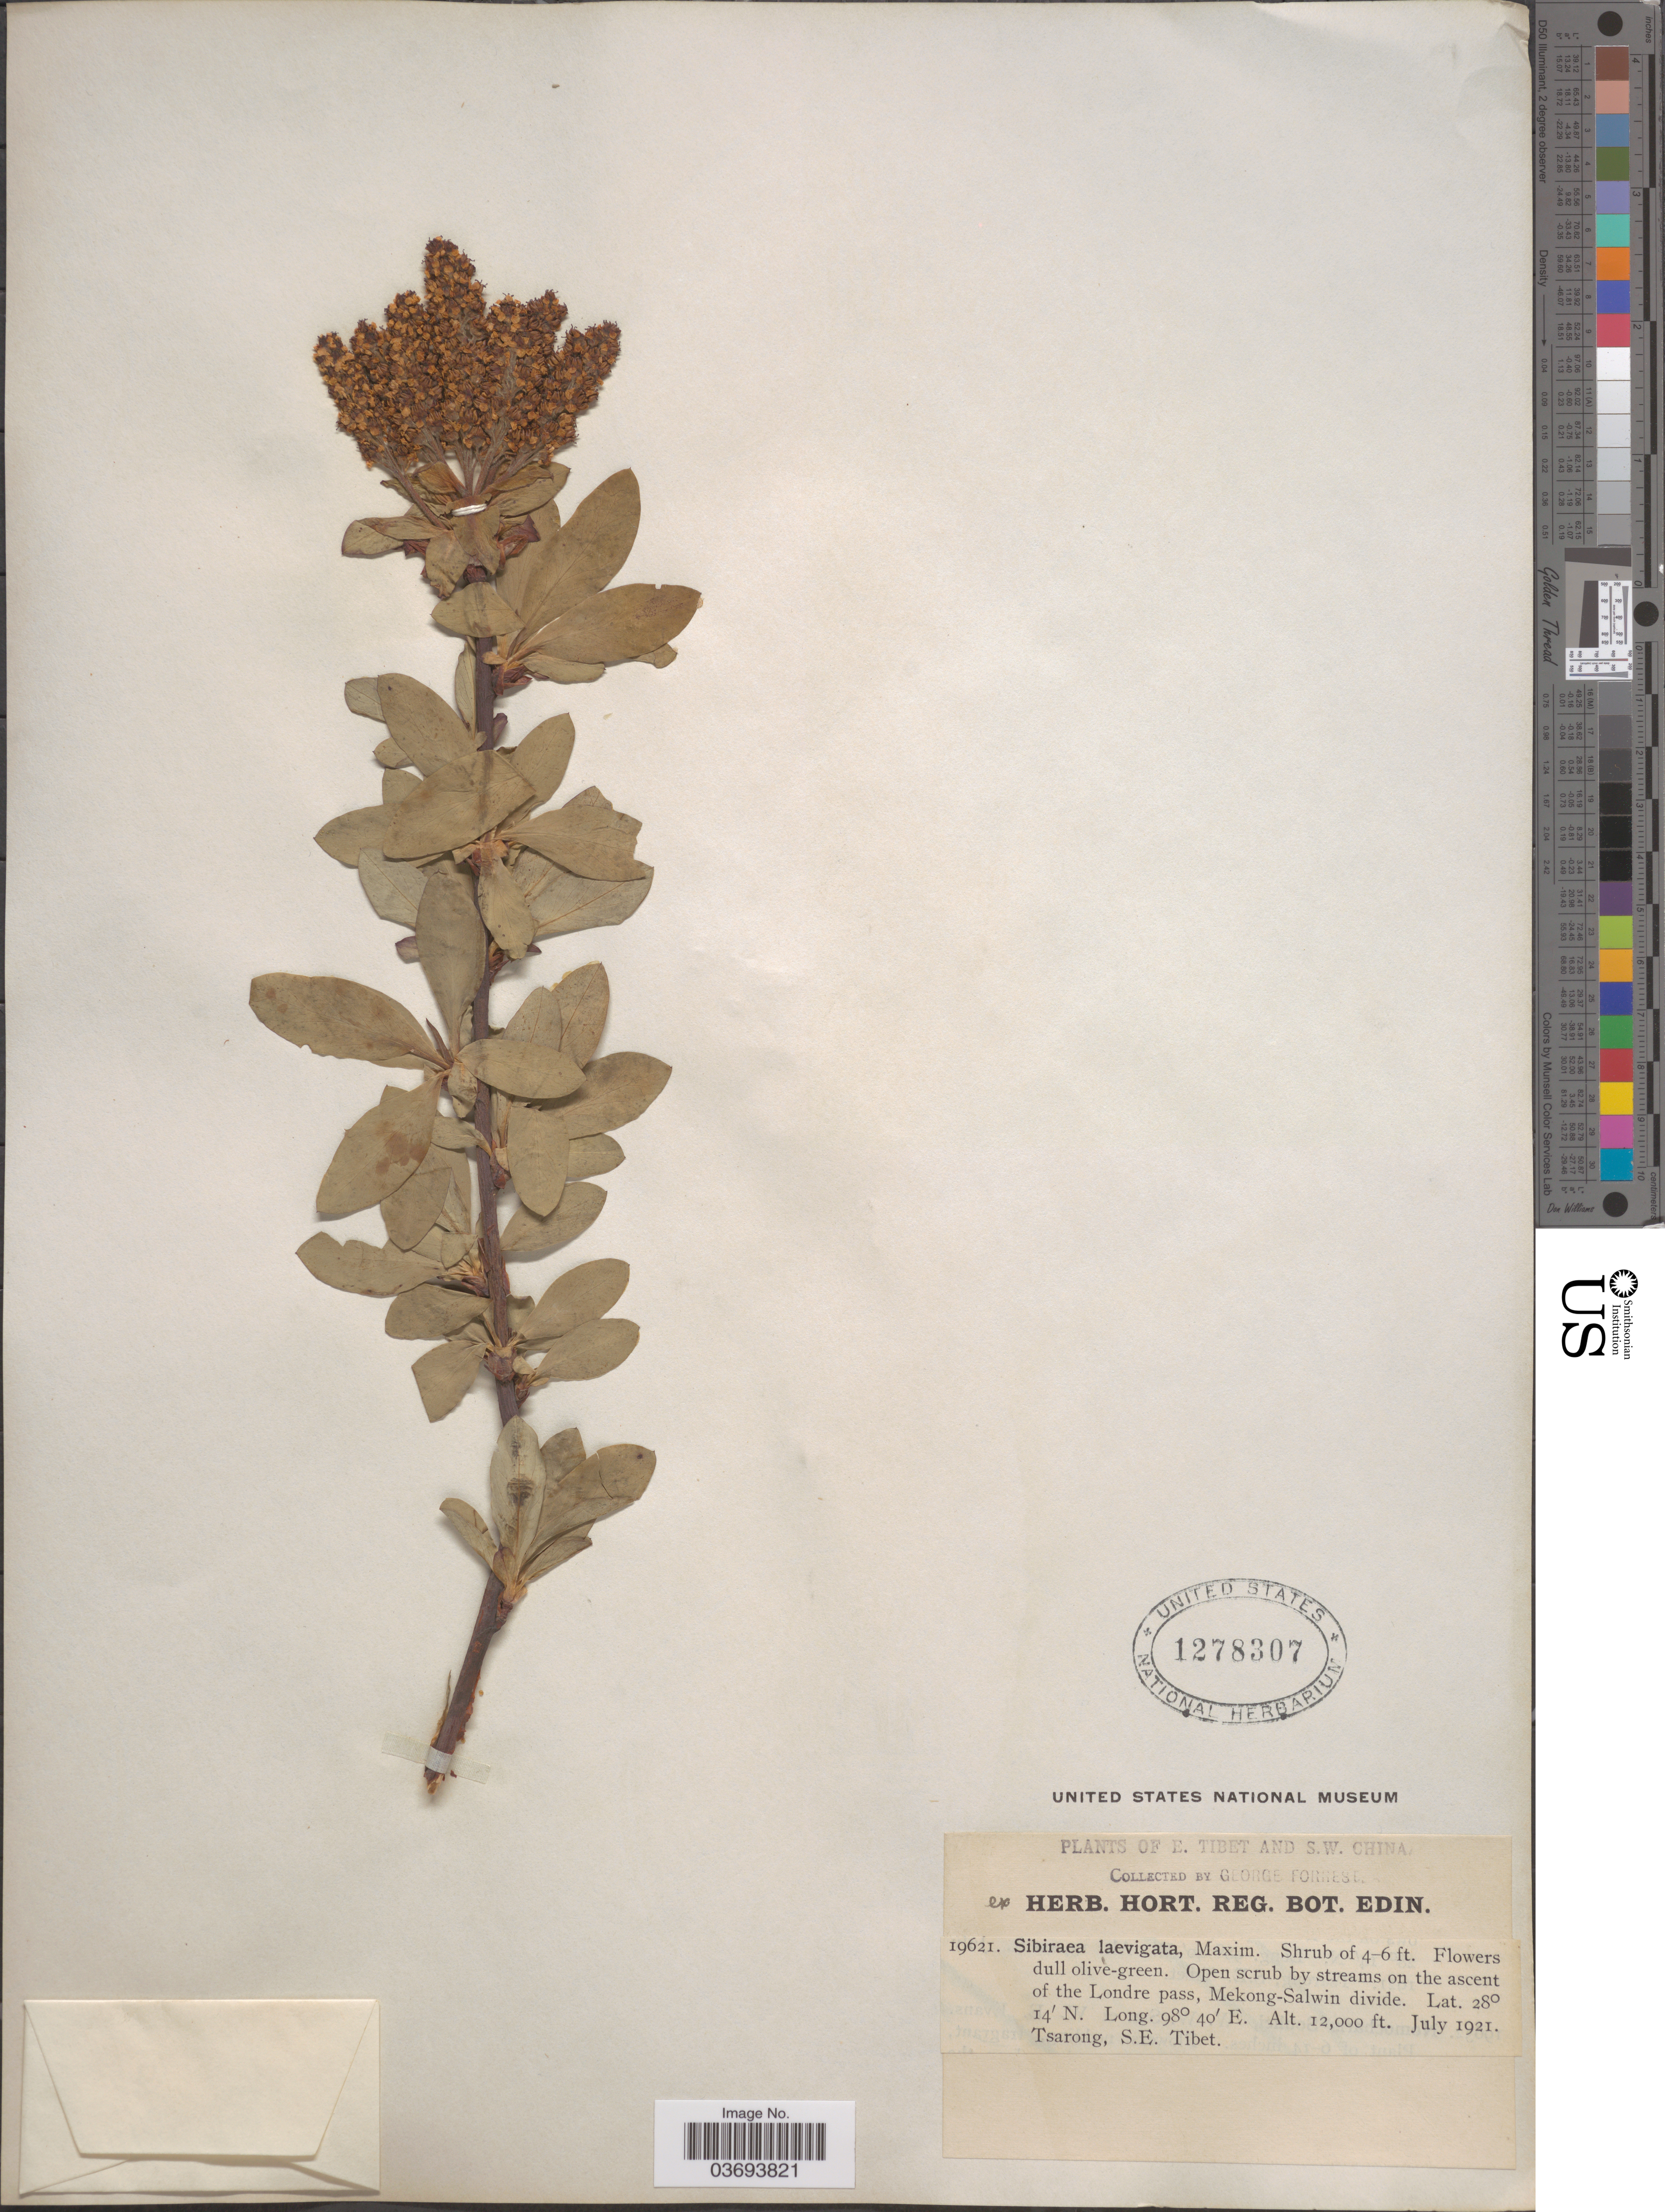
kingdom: Plantae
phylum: Tracheophyta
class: Magnoliopsida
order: Rosales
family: Rosaceae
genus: Sibiraea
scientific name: Sibiraea laevigata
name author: (L.) Maxim.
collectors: G. Forrest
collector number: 19621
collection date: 1921-07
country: China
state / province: Xizang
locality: E. Tibet and S. W. China. On the ascent of the Londre pass, Mekong-Salwin divide. Tsarong, S.E. Tibet.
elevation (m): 3658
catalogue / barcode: US 1278307